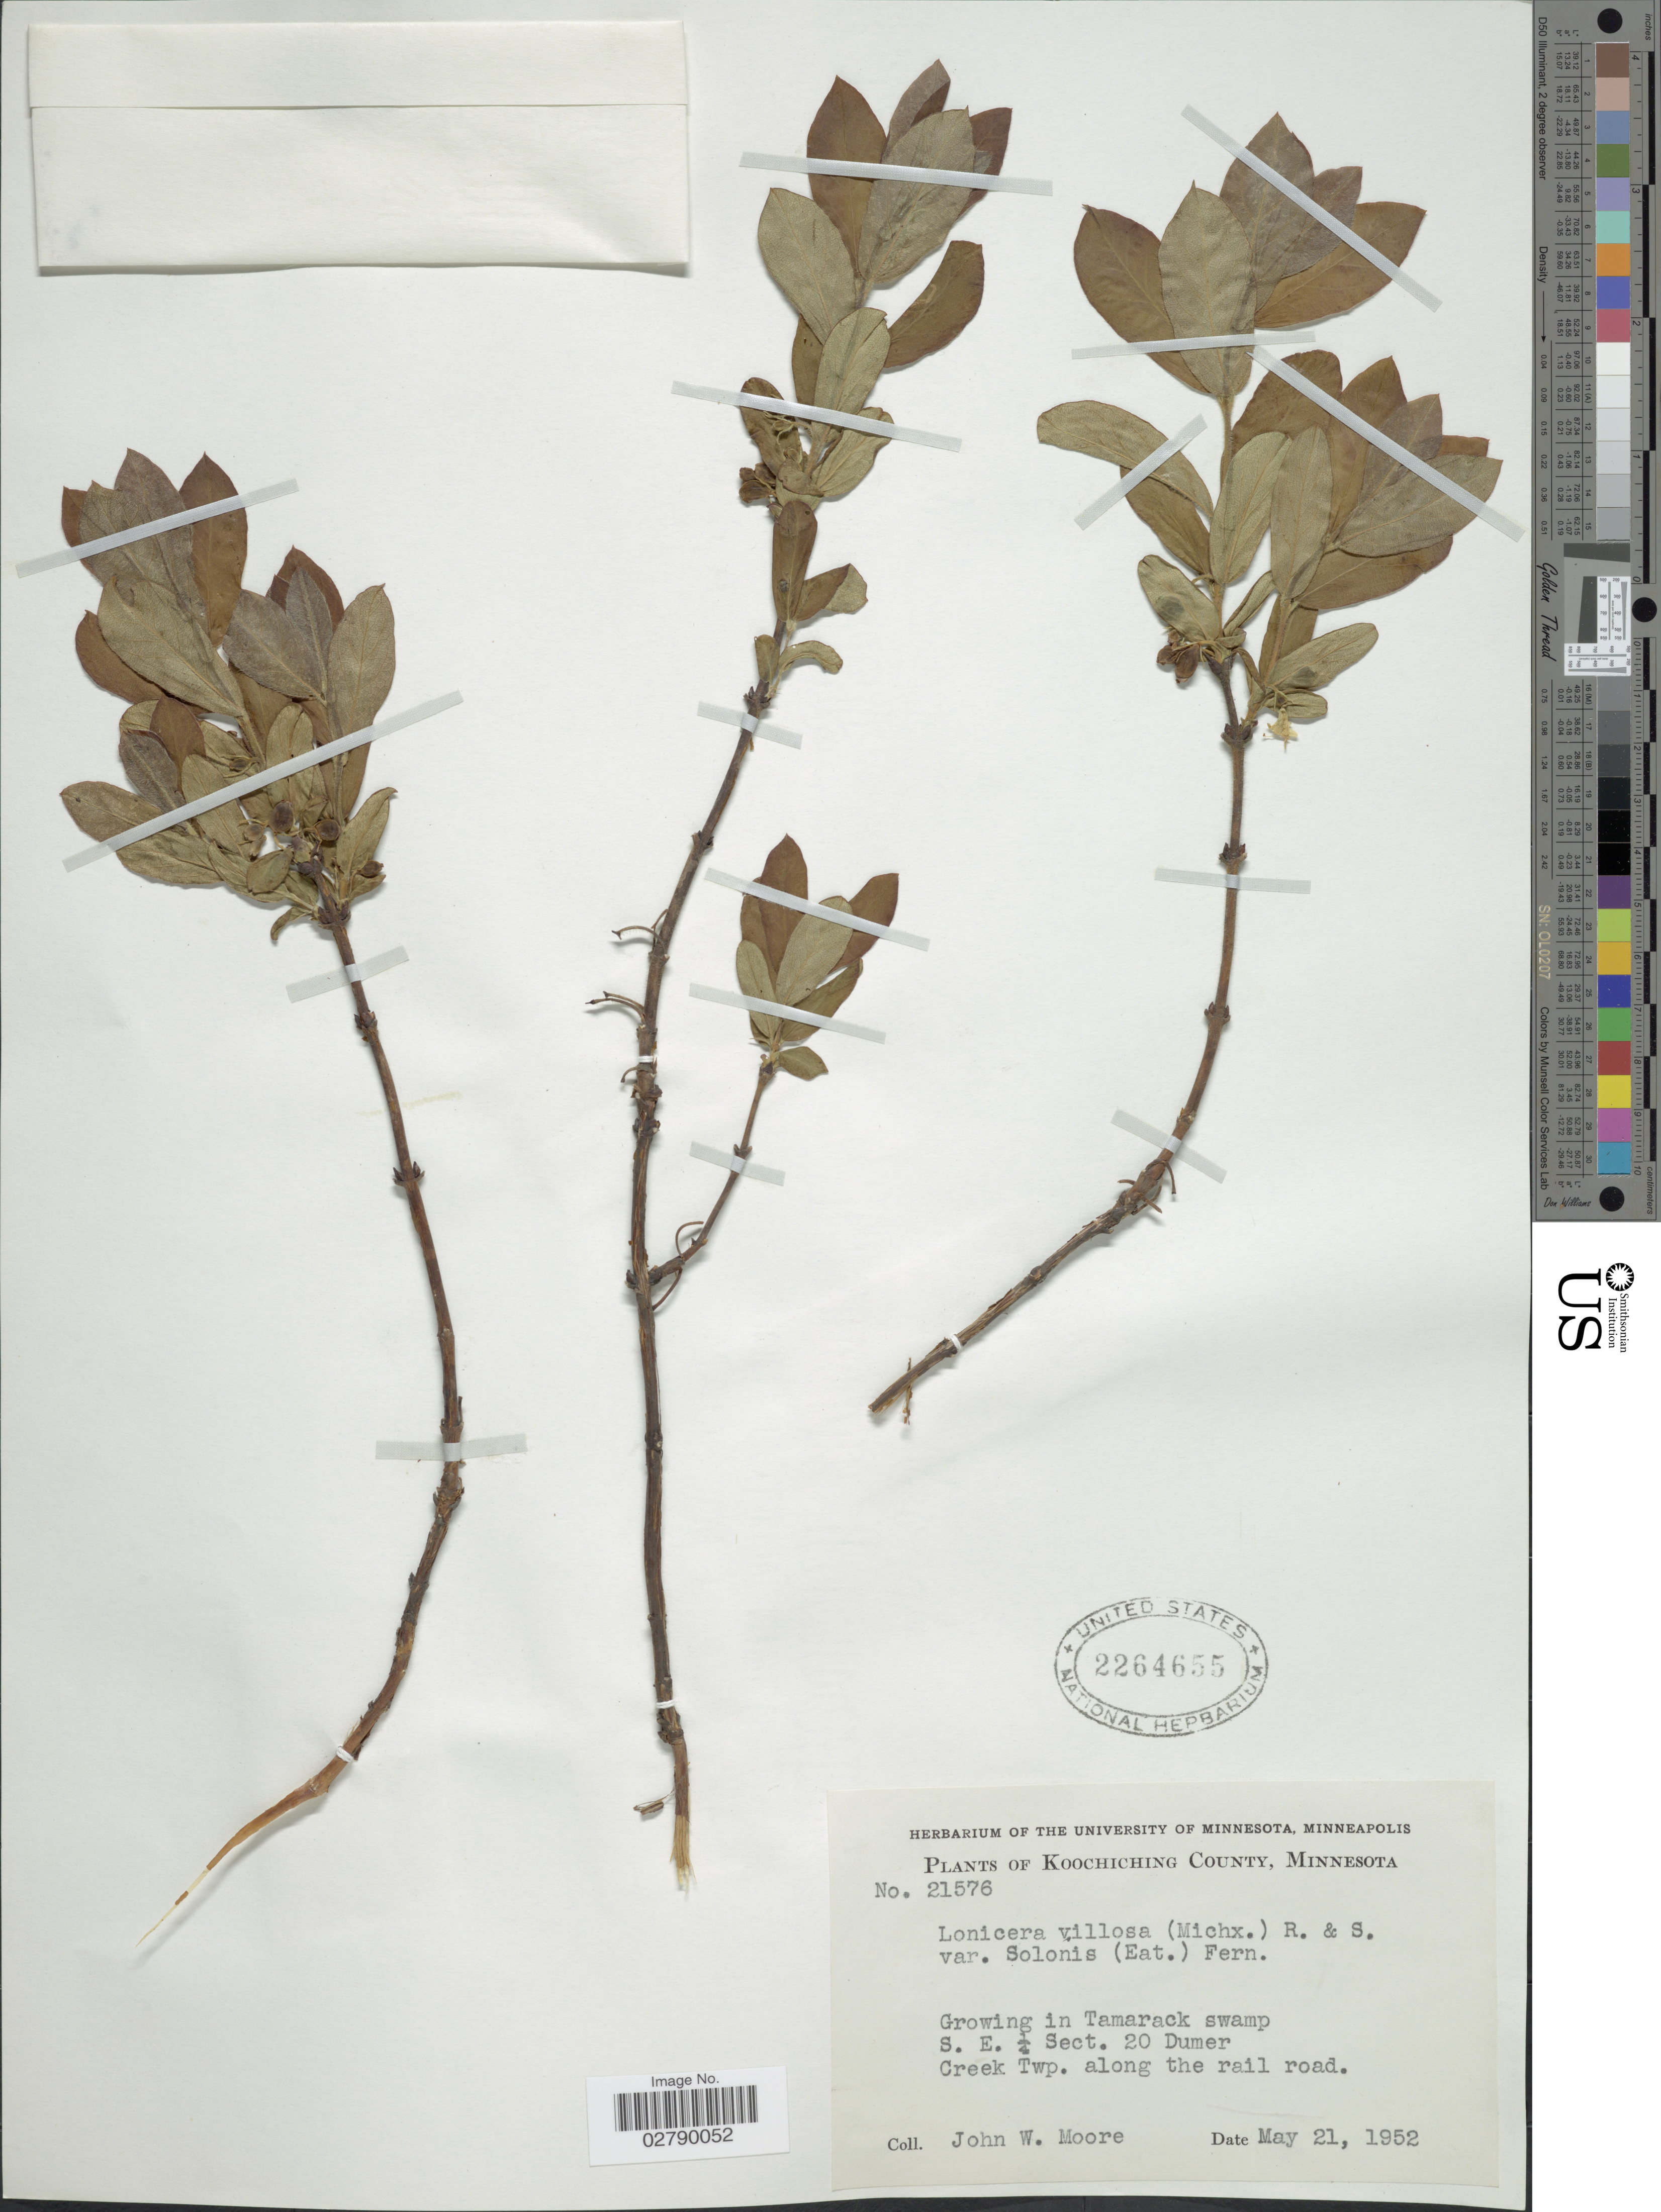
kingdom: Plantae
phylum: Tracheophyta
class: Magnoliopsida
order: Dipsacales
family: Caprifoliaceae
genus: Lonicera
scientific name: Lonicera villosa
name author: (Michx.) Roem. & Schult.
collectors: J. Moore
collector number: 21576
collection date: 1952-05-21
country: United States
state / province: Minnesota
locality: Koochiching County. Growing in Tamarack swamp S. E. ¼ Sect. 20 Dumer Creek Twp. along the rail road.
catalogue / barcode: US 2264655